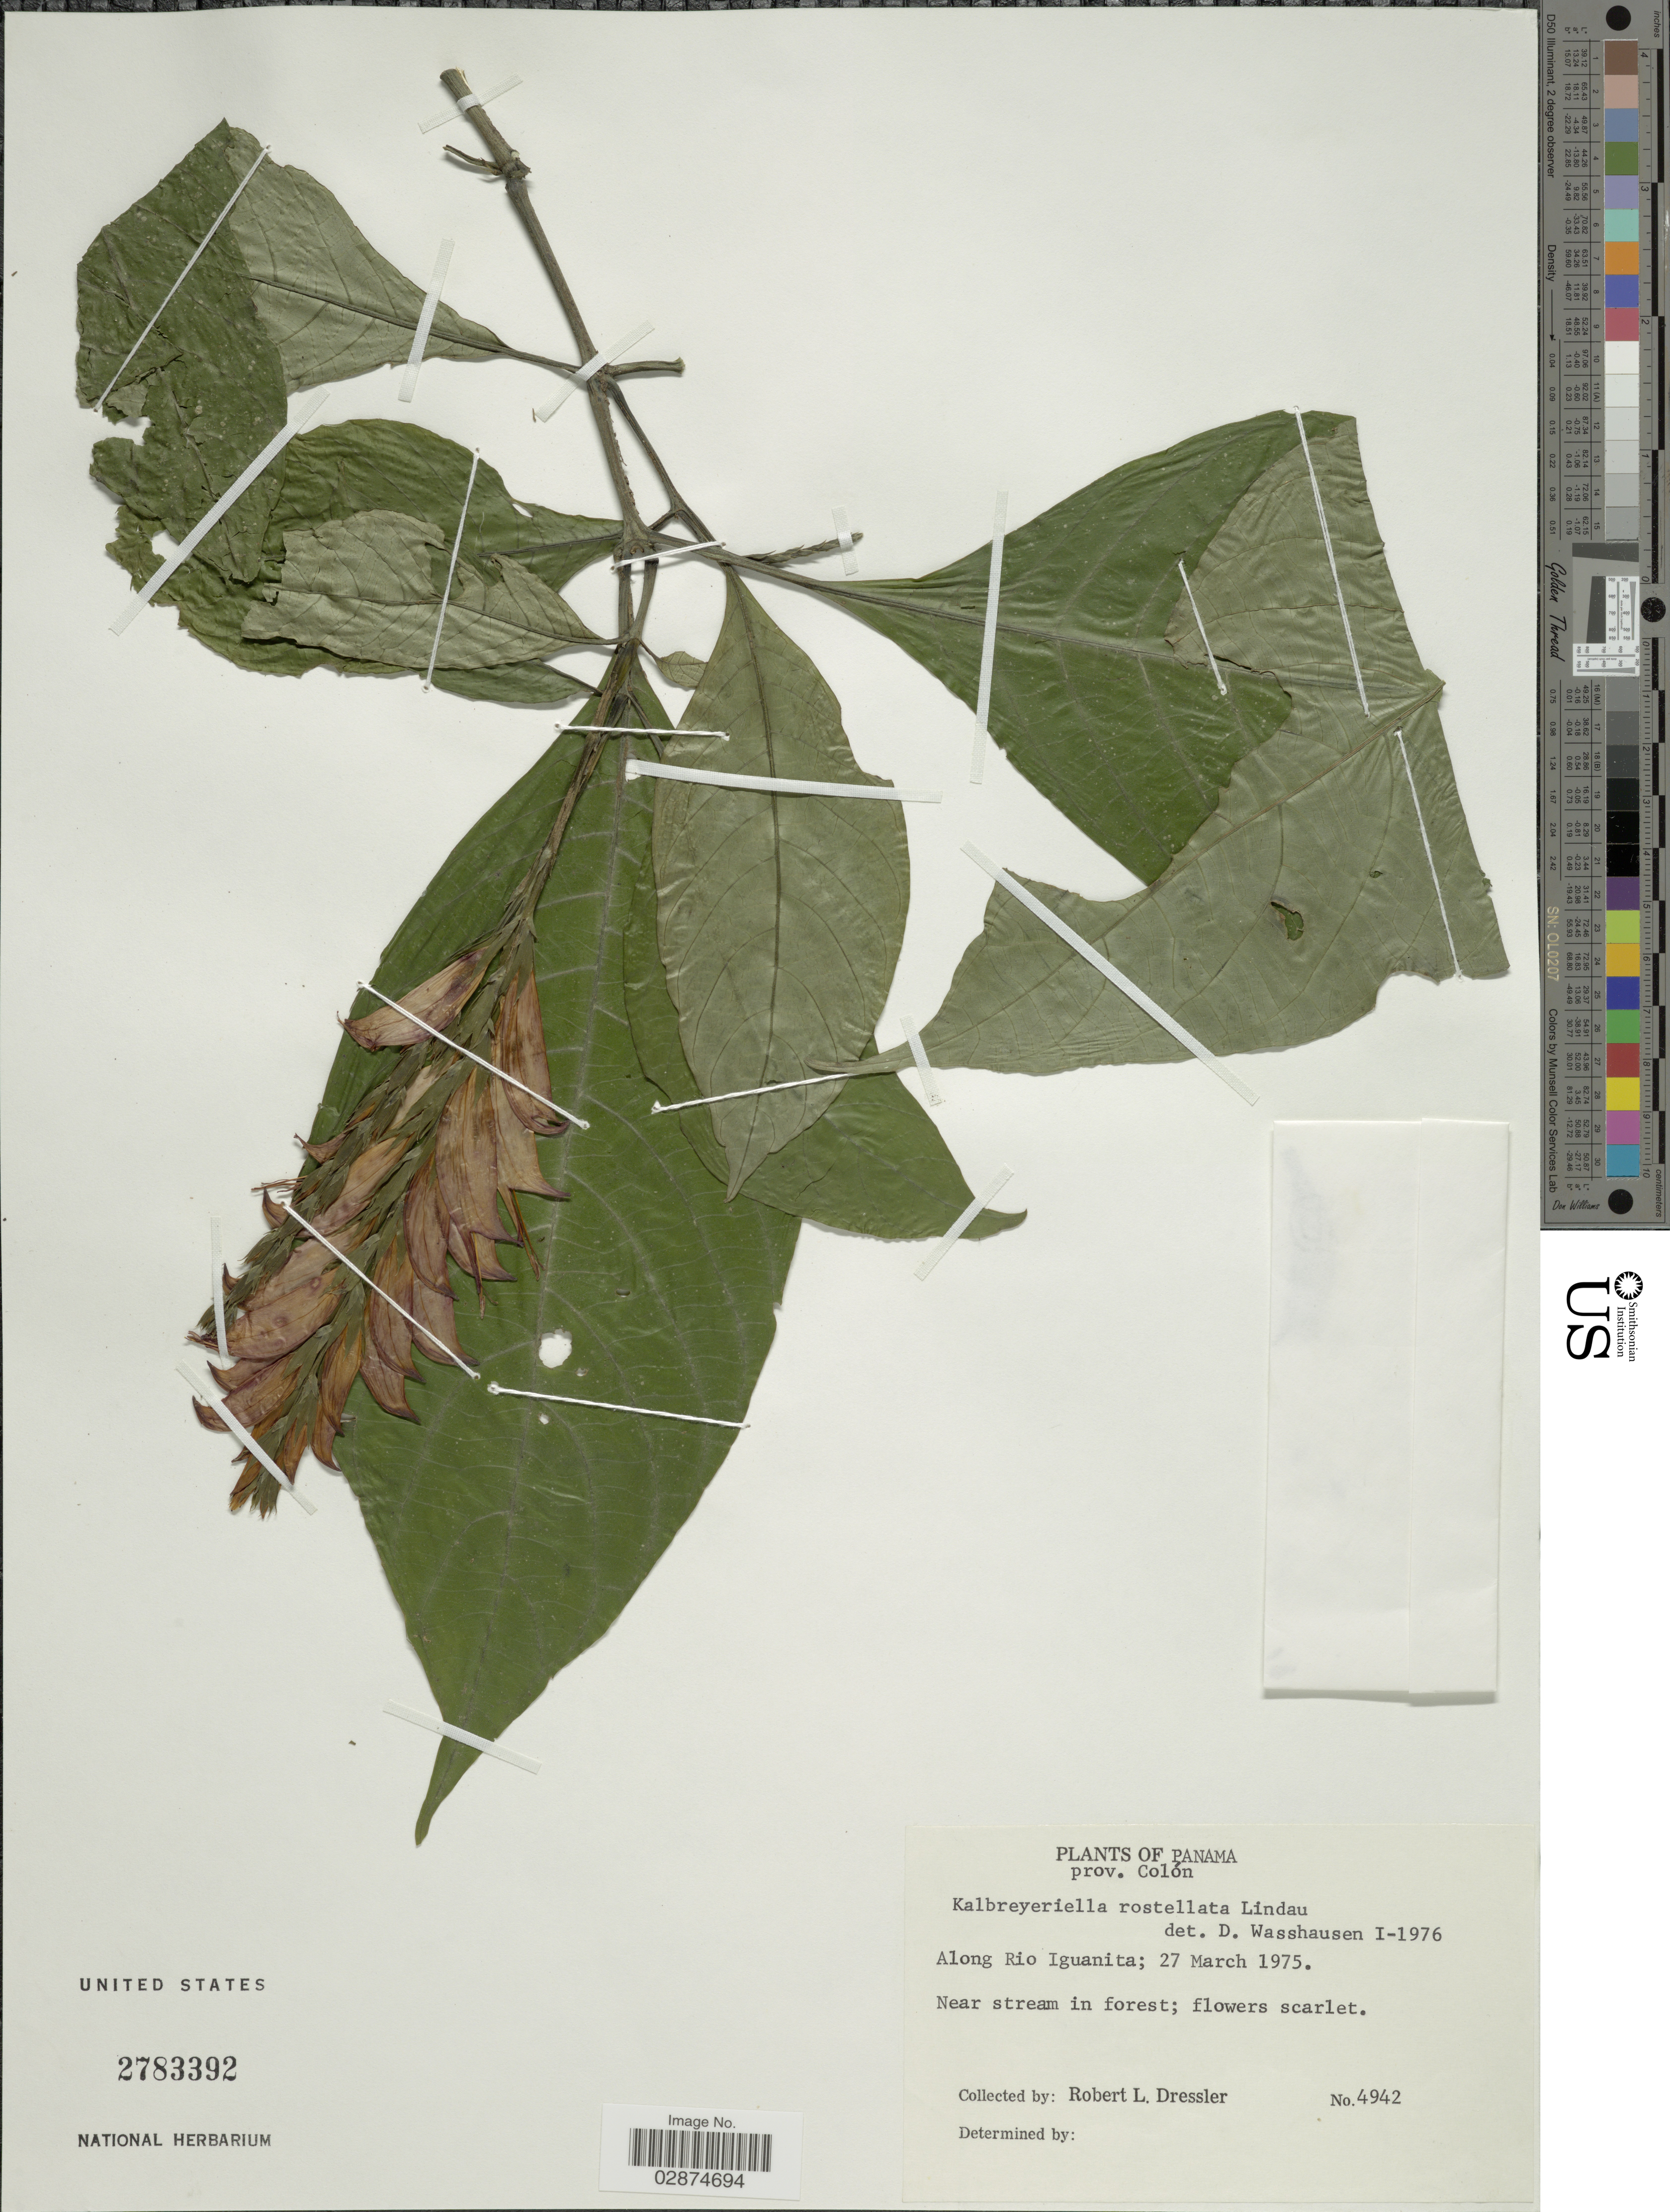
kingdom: Plantae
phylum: Tracheophyta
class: Magnoliopsida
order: Lamiales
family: Acanthaceae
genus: Kalbreyeriella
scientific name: Kalbreyeriella rostellata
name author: Lindau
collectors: R. Dressler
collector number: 4942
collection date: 1975-03-27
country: Panama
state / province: Colón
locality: Along Rio Iguanita.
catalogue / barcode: US 2783392